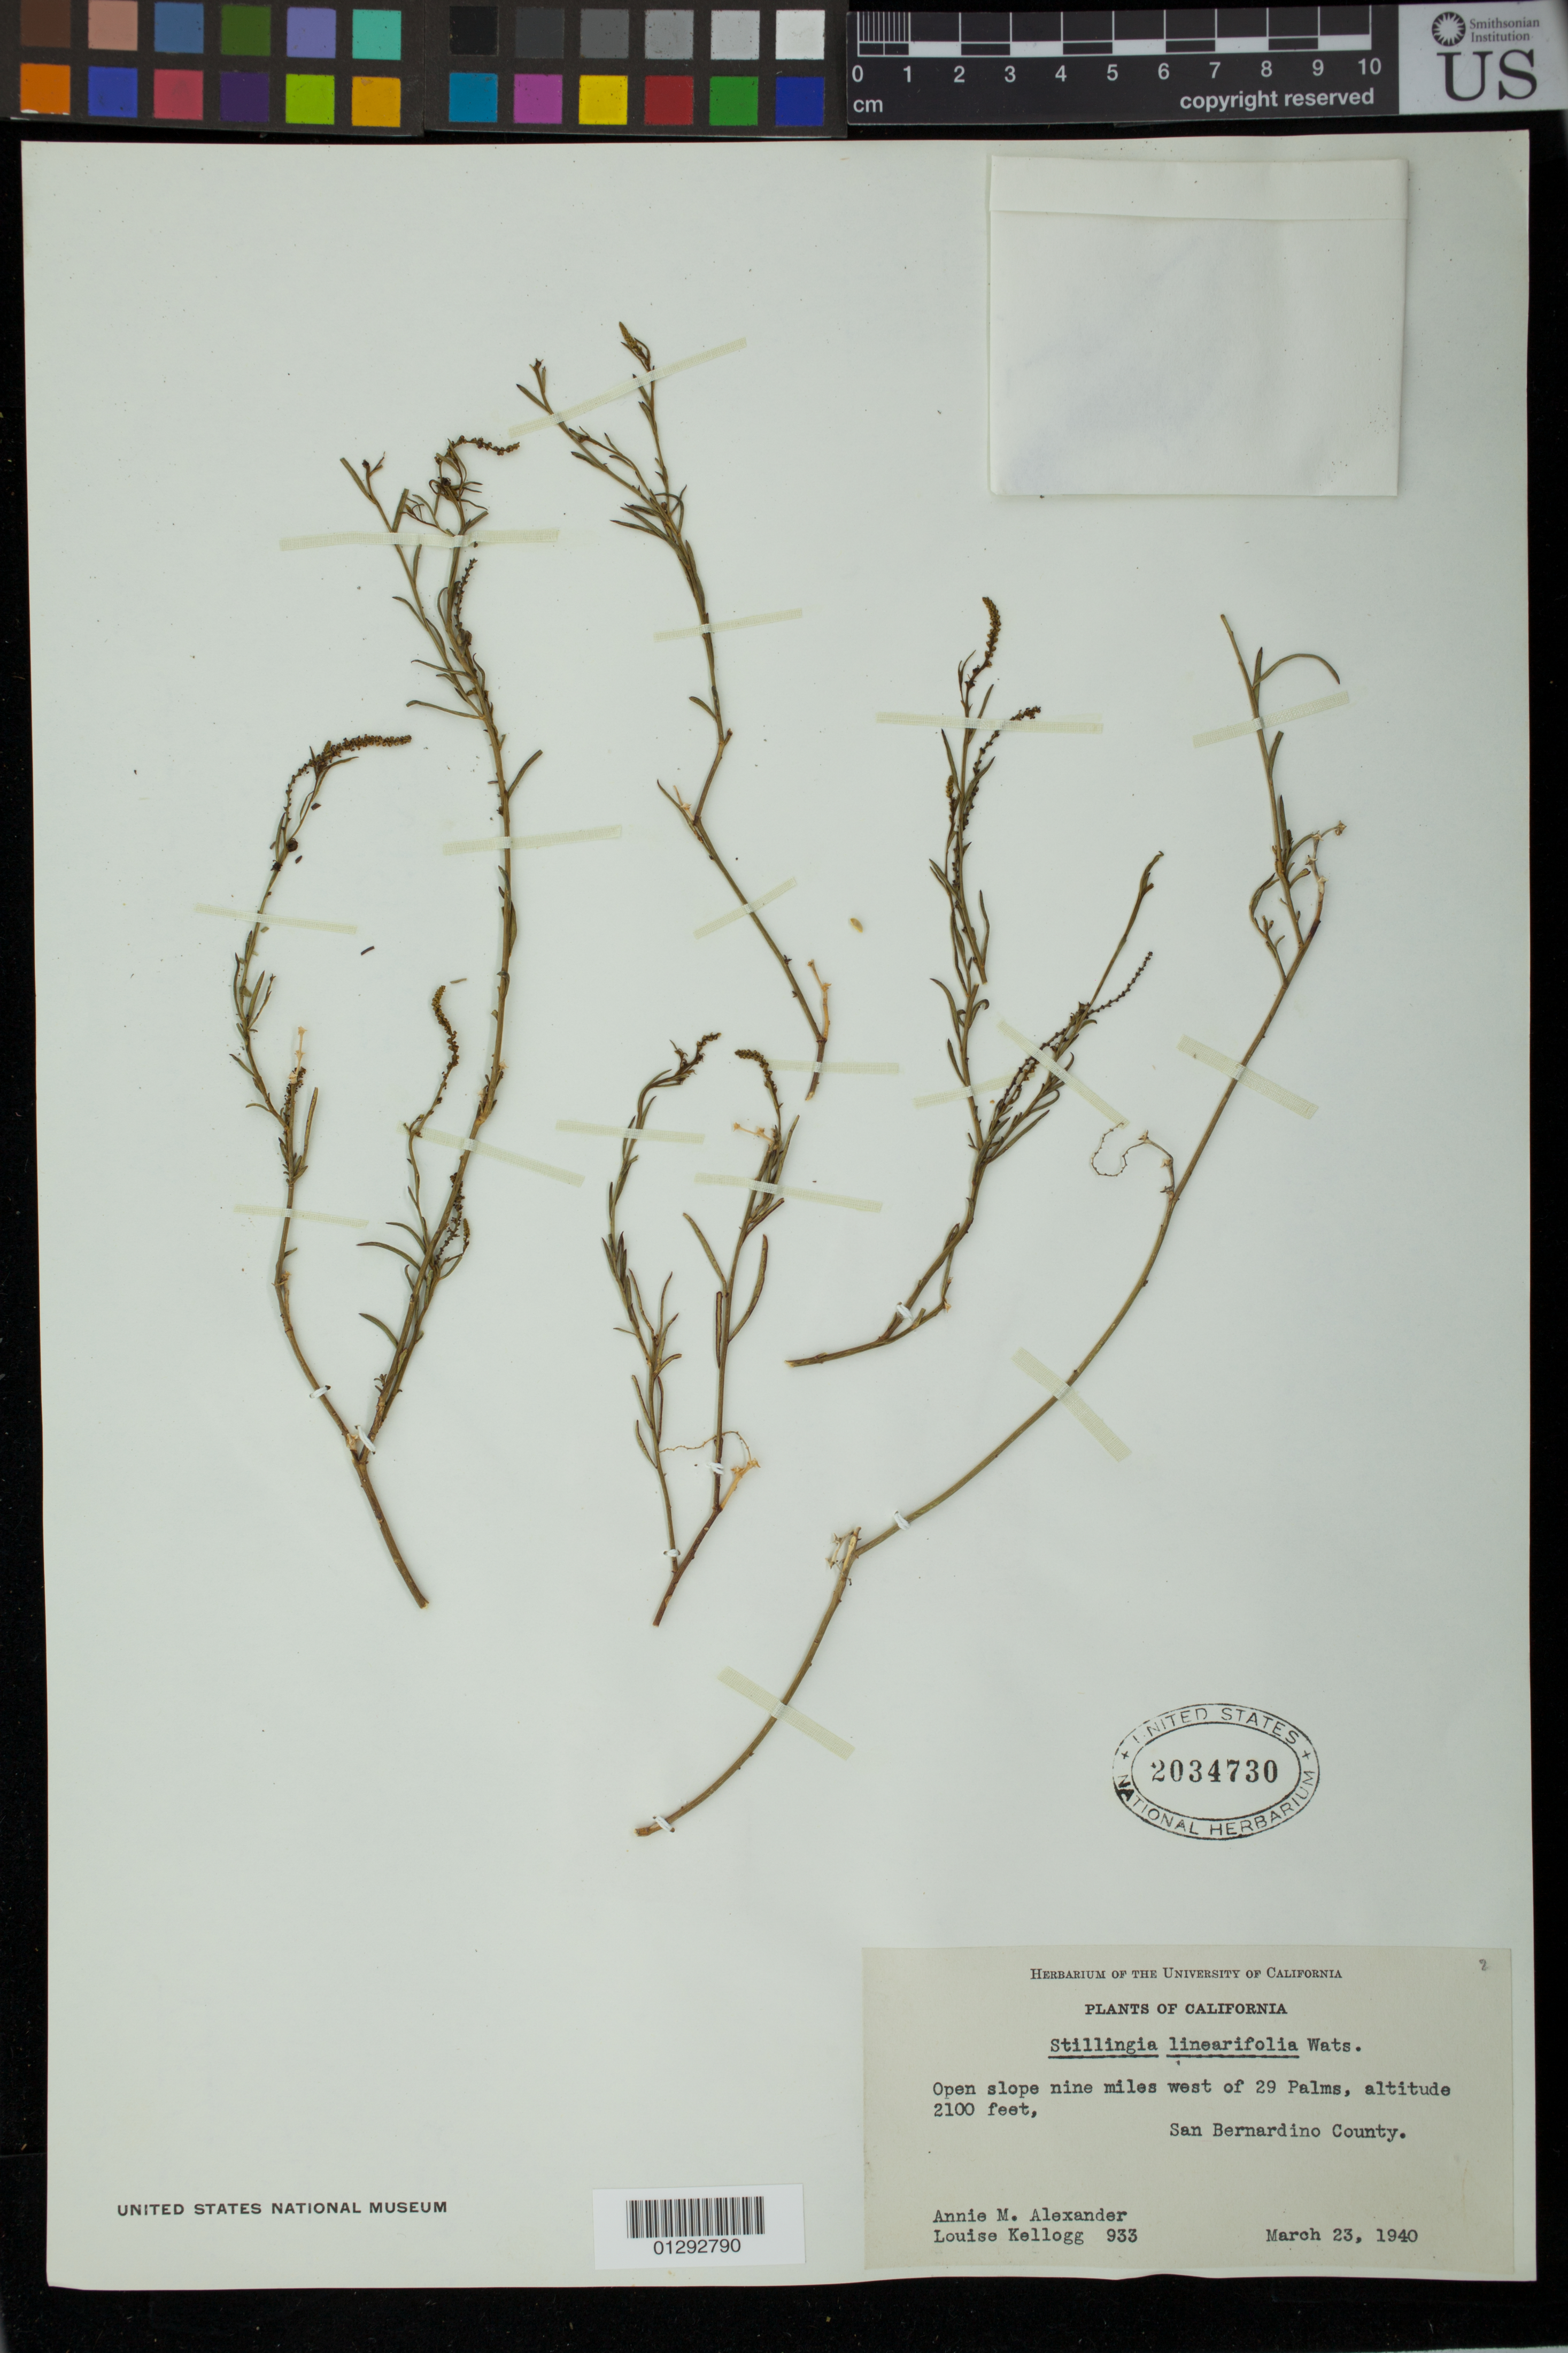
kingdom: Plantae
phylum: Tracheophyta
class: Magnoliopsida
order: Malpighiales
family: Euphorbiaceae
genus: Stillingia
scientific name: Stillingia linearifolia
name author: S. Watson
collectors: A. M. Alexander & L. Kellogg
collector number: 933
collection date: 1940-03-23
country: United States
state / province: California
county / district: San Bernardino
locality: Open slope 9 miles west of 29 Palms.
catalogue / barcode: US 2034730